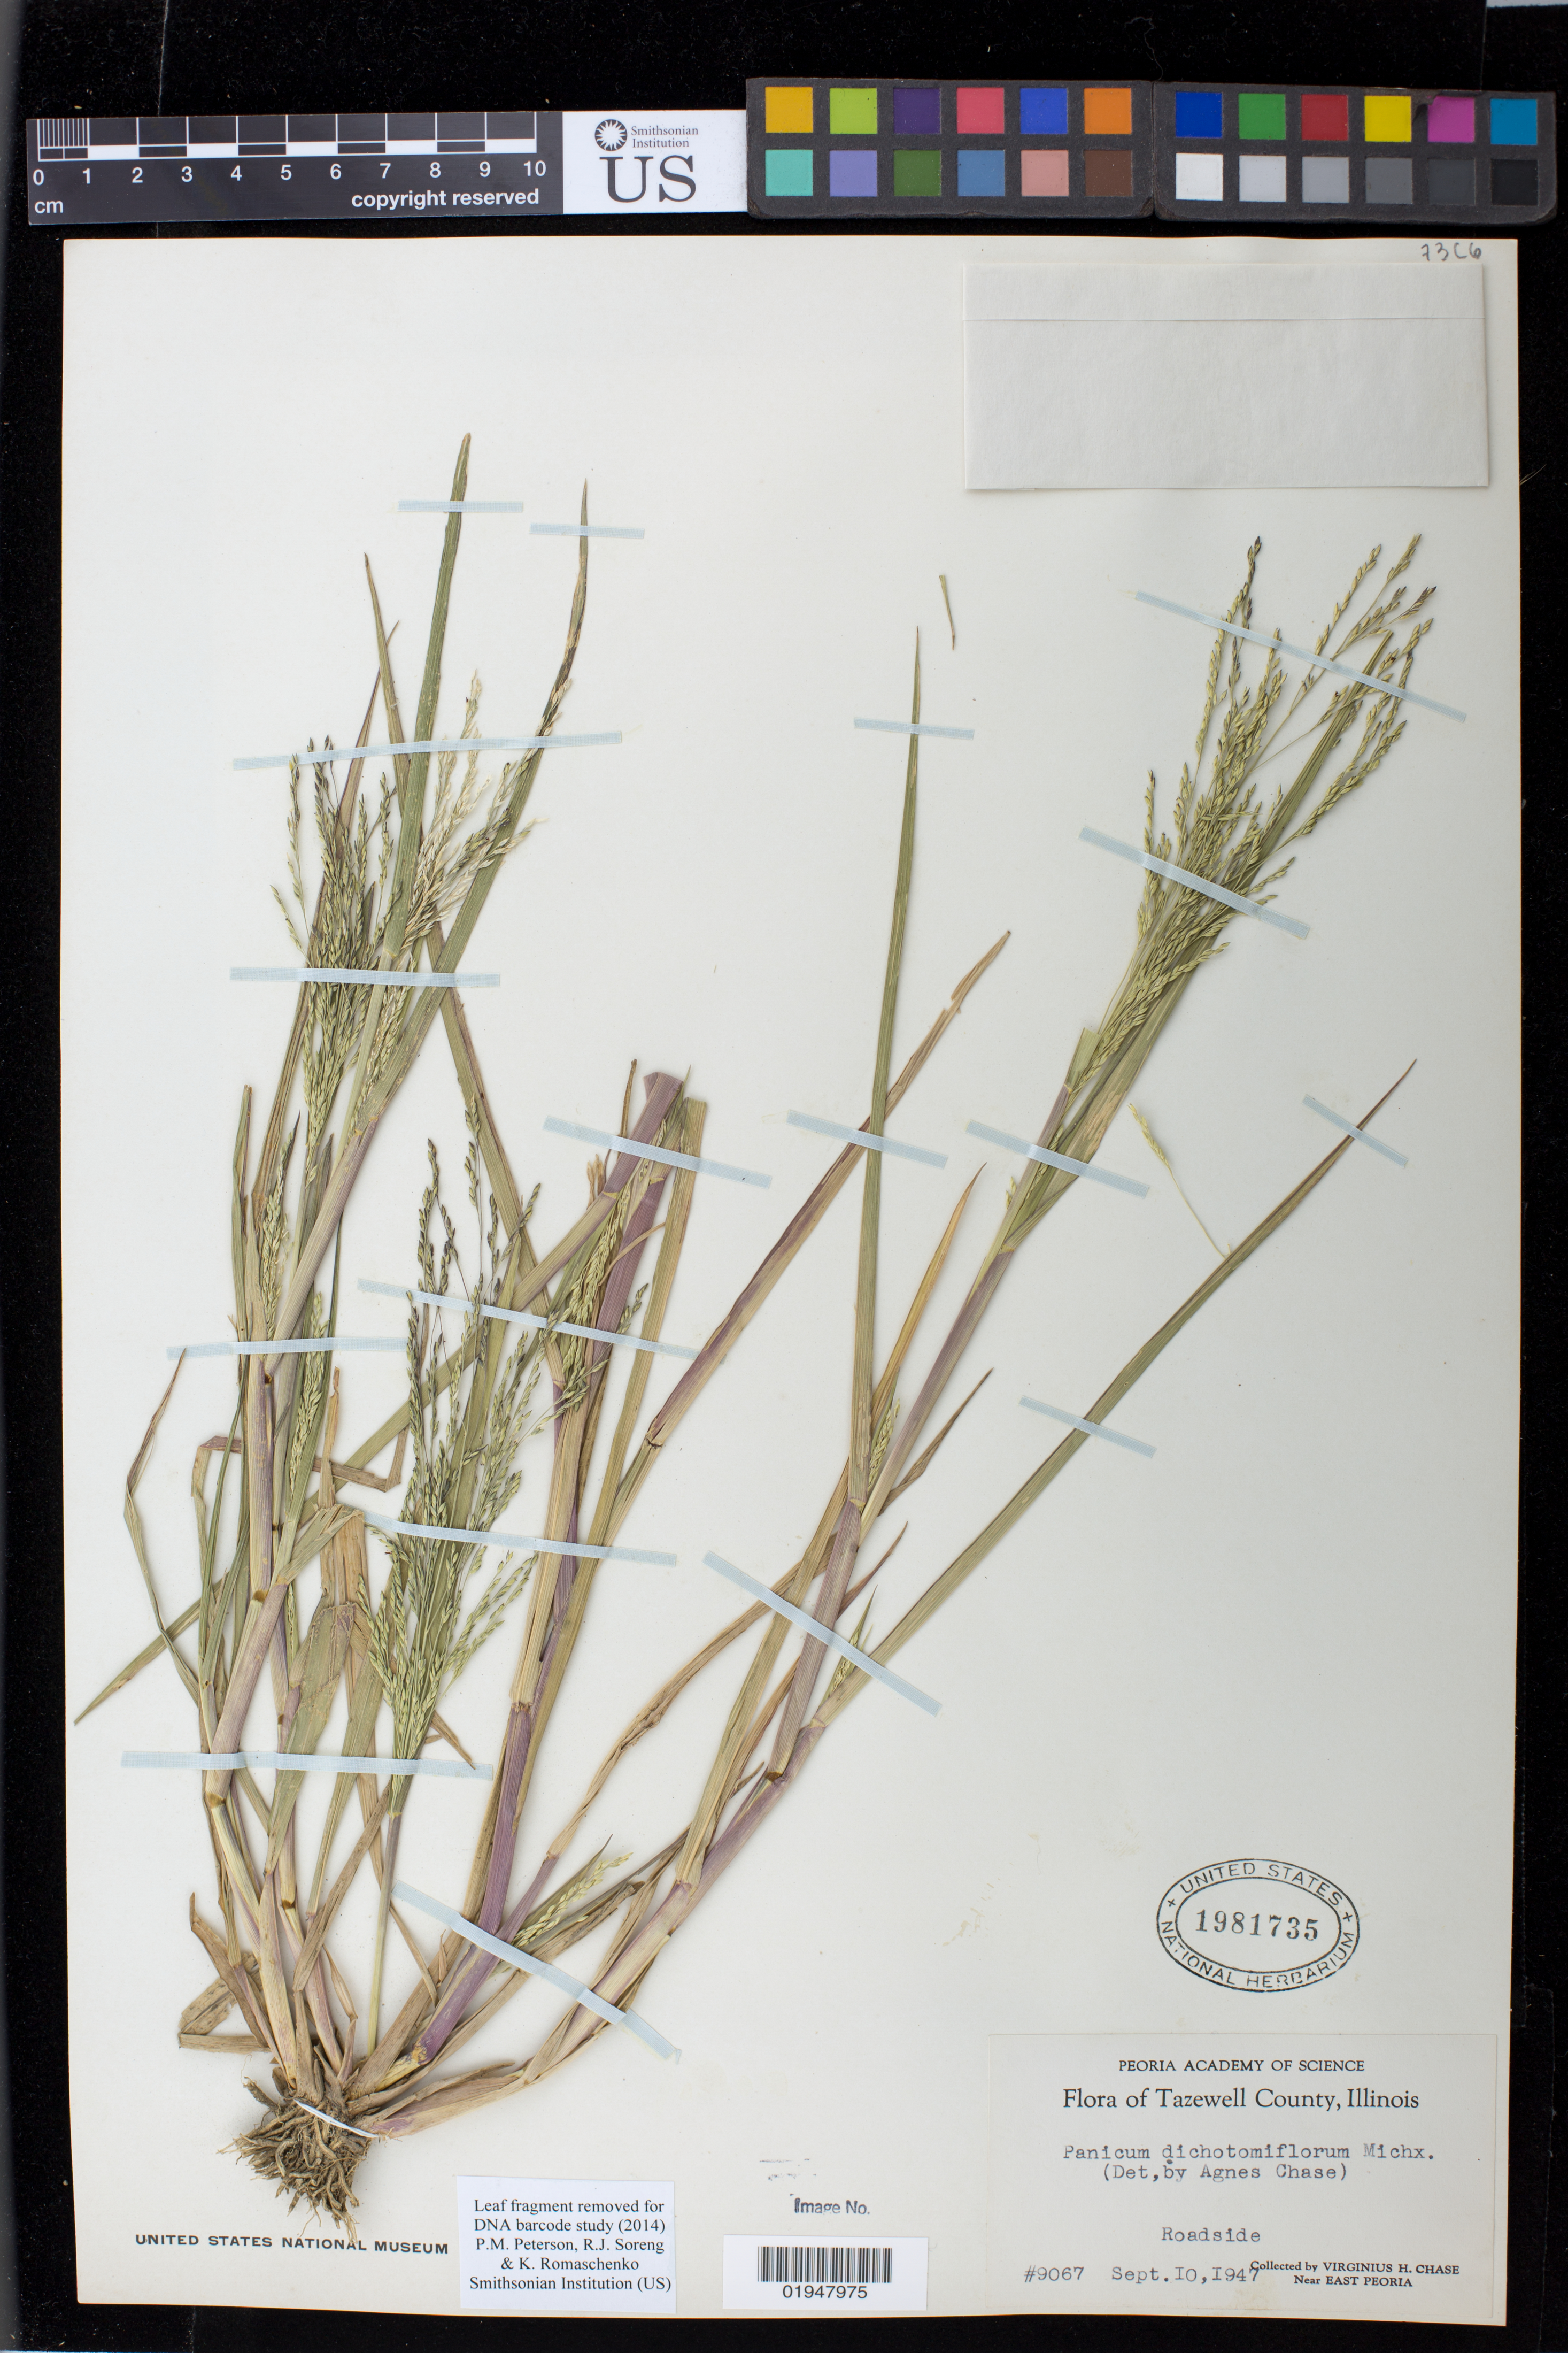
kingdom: Plantae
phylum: Tracheophyta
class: Liliopsida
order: Poales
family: Poaceae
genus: Panicum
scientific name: Panicum dichotomiflorum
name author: Michx.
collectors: V. H. Chase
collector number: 9067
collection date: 1947-09-10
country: United States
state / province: Illinois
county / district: Tazewell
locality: Near East Peoria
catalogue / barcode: US 1981735